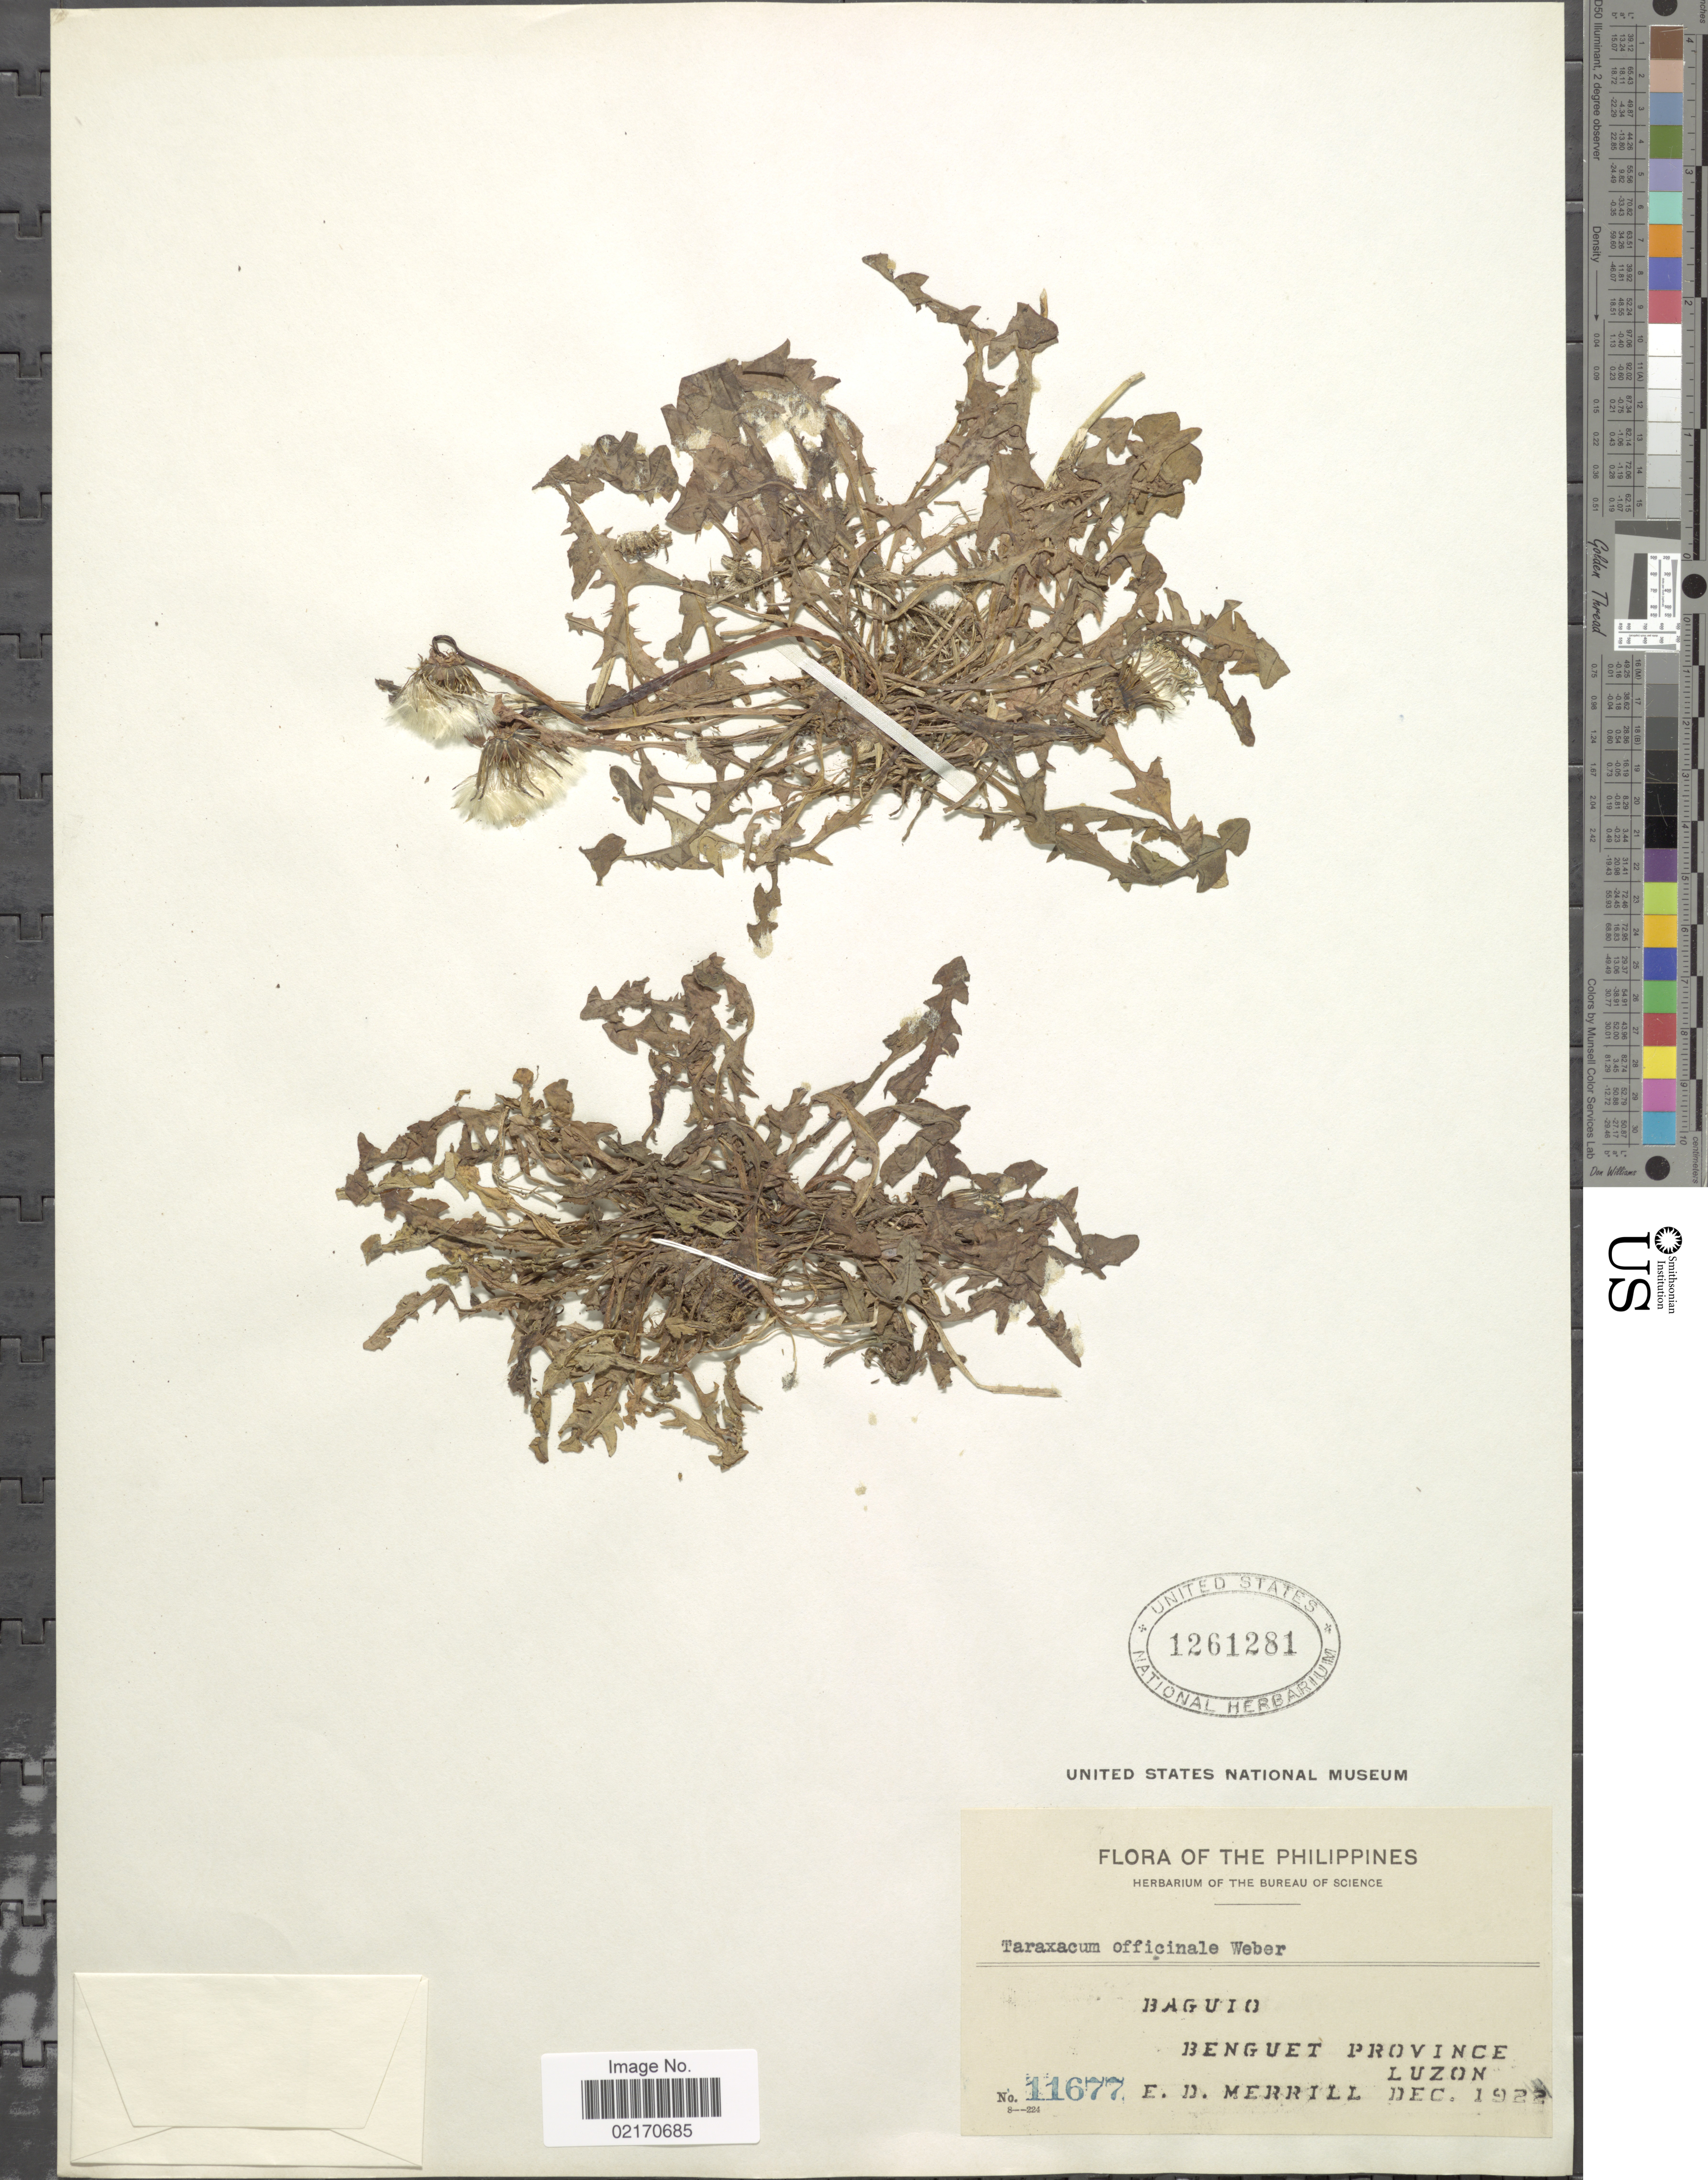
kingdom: Plantae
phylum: Tracheophyta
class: Magnoliopsida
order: Asterales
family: Asteraceae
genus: Taraxacum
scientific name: Taraxacum officinale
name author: G.H. Weber ex F.H. Wigg.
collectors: E. D. Merrill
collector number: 11677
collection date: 1922-12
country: Philippines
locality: Baguio, Benguet Province.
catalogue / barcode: US 1261281